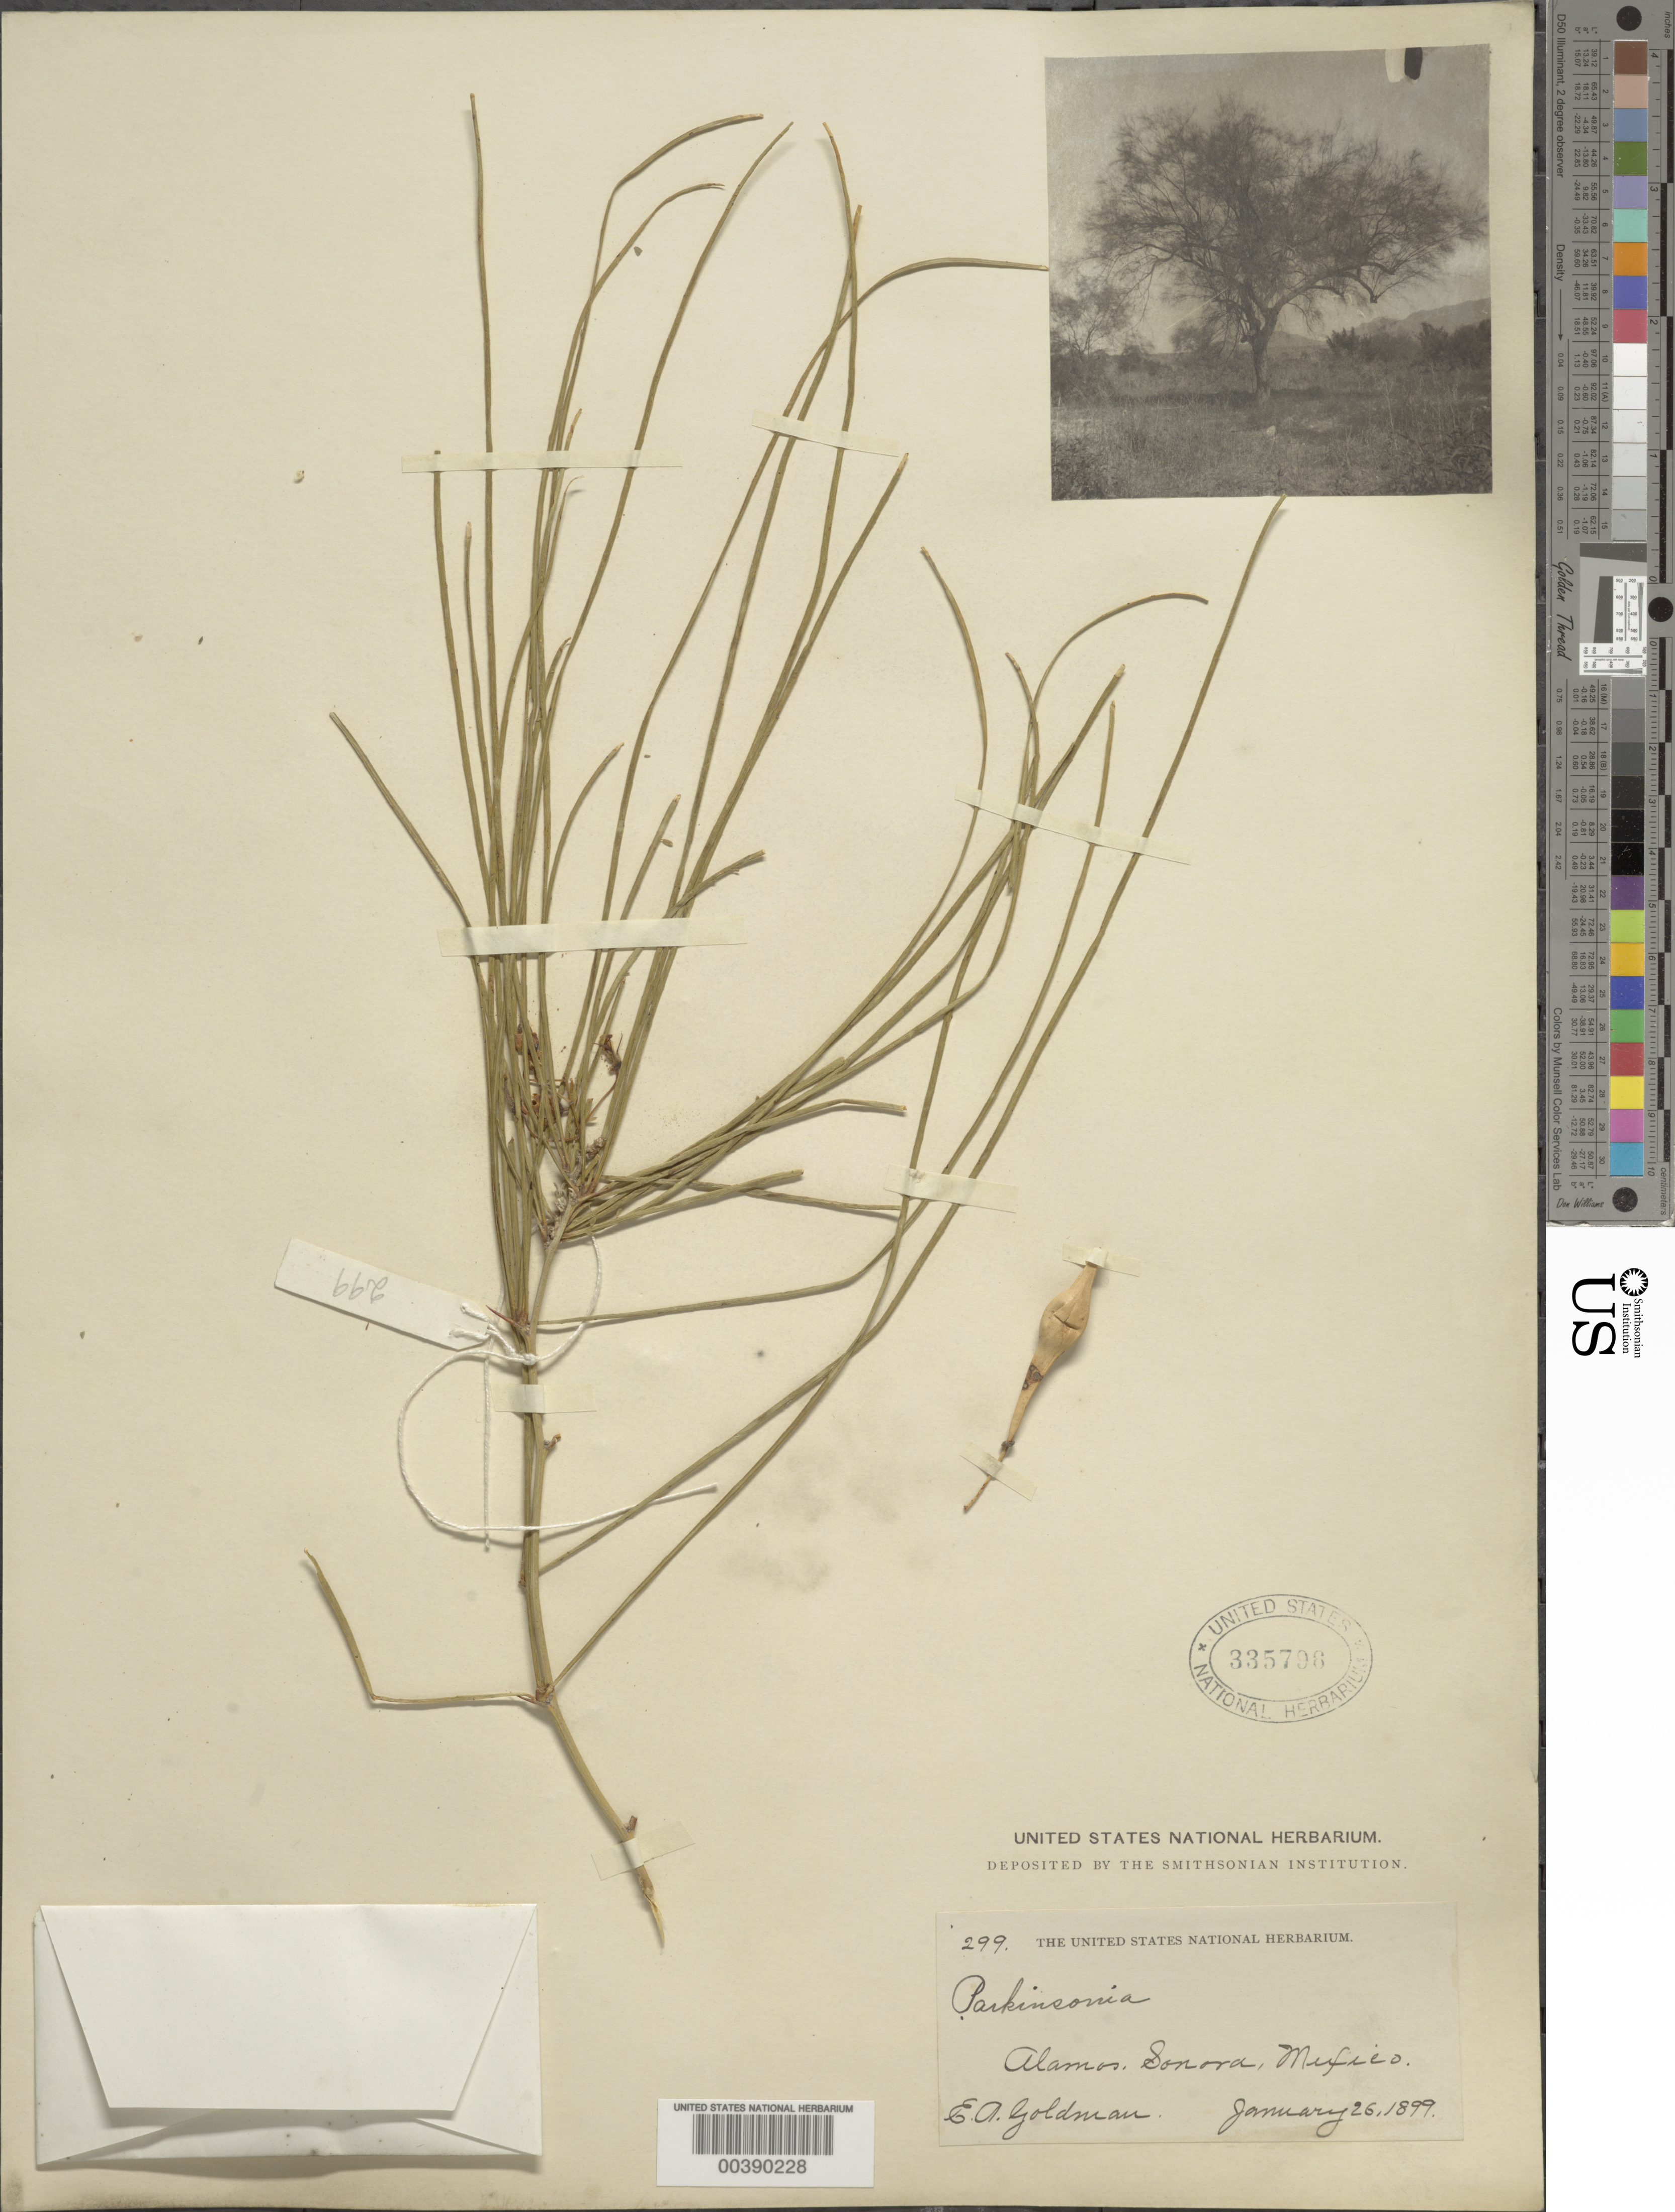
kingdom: Plantae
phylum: Tracheophyta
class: Magnoliopsida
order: Fabales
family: Fabaceae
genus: Parkinsonia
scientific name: Parkinsonia aculeata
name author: L.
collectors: E. A. Goldman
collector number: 299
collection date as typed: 26 Jan 1899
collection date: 1899-01-26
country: Mexico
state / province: Sonora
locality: Alamos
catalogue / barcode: US 335796